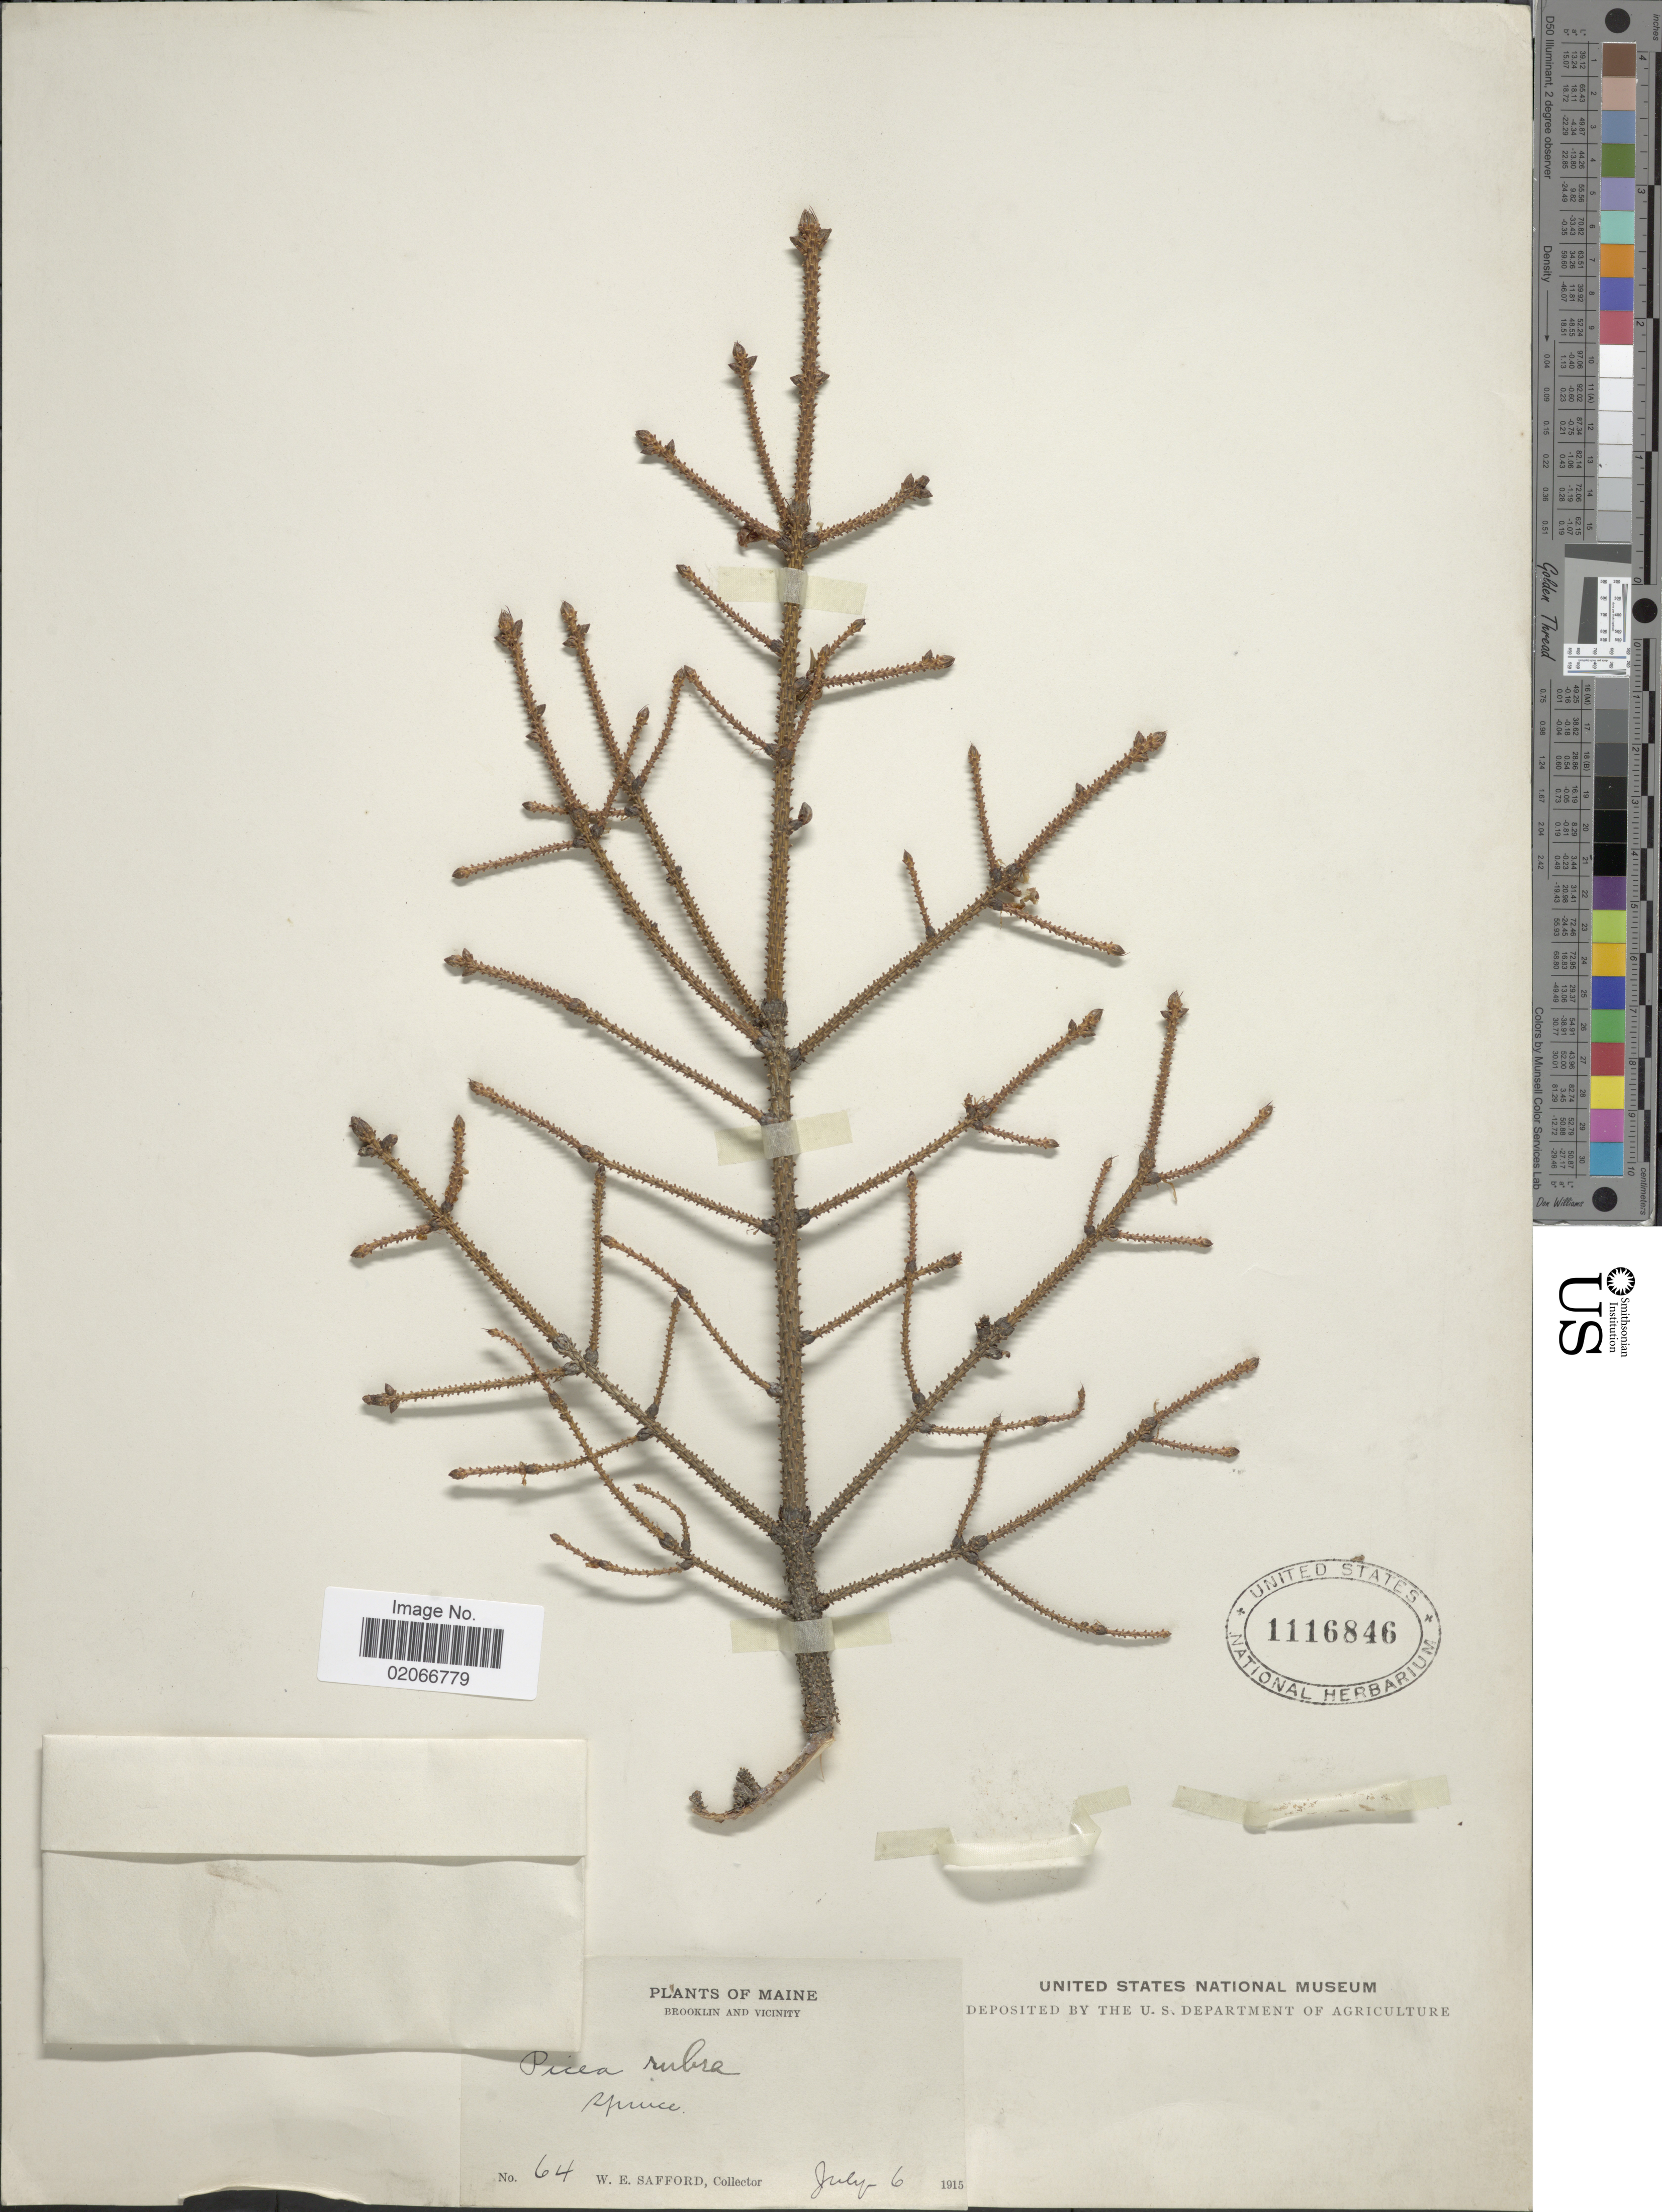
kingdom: Plantae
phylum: Tracheophyta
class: Pinopsida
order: Pinales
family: Pinaceae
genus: Picea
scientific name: Picea rubens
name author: Sarg.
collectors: W. E. Safford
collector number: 64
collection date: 1915-07-06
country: United States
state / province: Maine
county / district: Hancock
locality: Brooklin and Vicinity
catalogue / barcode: US 1116846